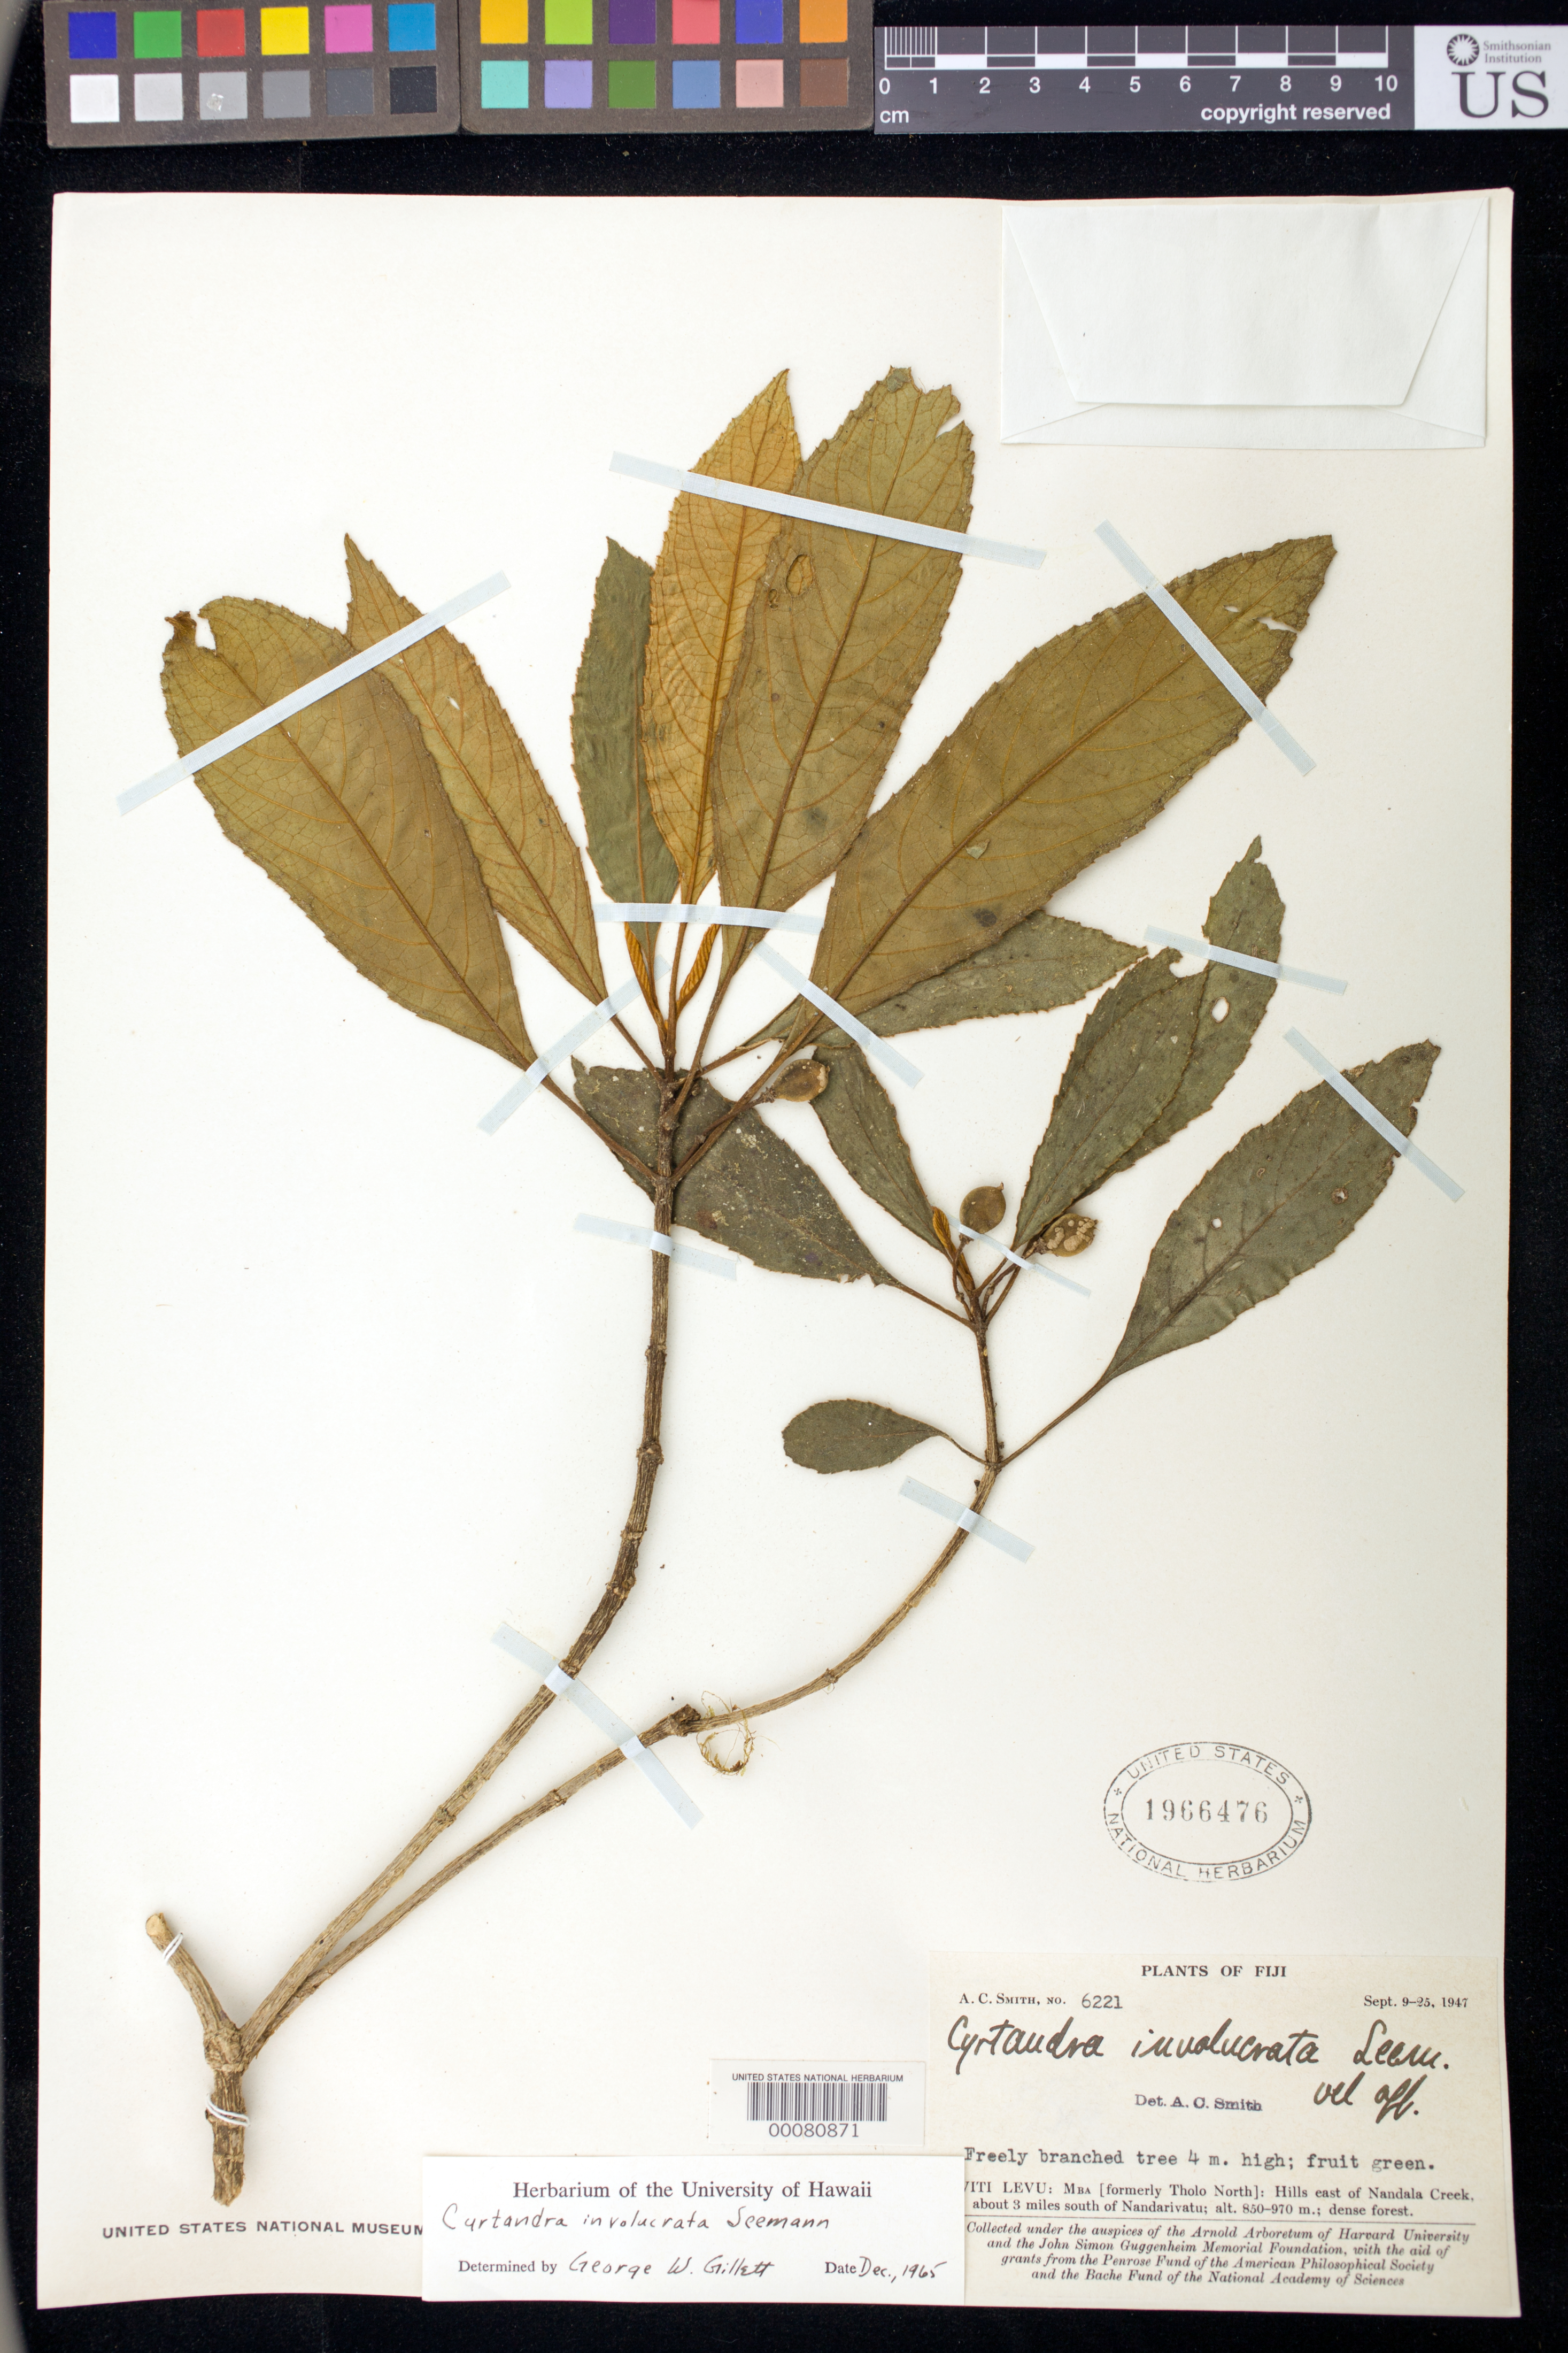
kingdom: Plantae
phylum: Tracheophyta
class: Magnoliopsida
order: Lamiales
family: Gesneriaceae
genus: Cyrtandra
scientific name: Cyrtandra involucrata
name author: Seem.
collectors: A. C. Smith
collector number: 6221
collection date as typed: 09-25 Sep 1947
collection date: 1947-09-09/1947-09-25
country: Fiji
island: Viti Levu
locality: Mba Ýformerly tholo north¨, hills e of nandala creek, about 3 miles s of nandarivatu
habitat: Dense forest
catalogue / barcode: US 1966476